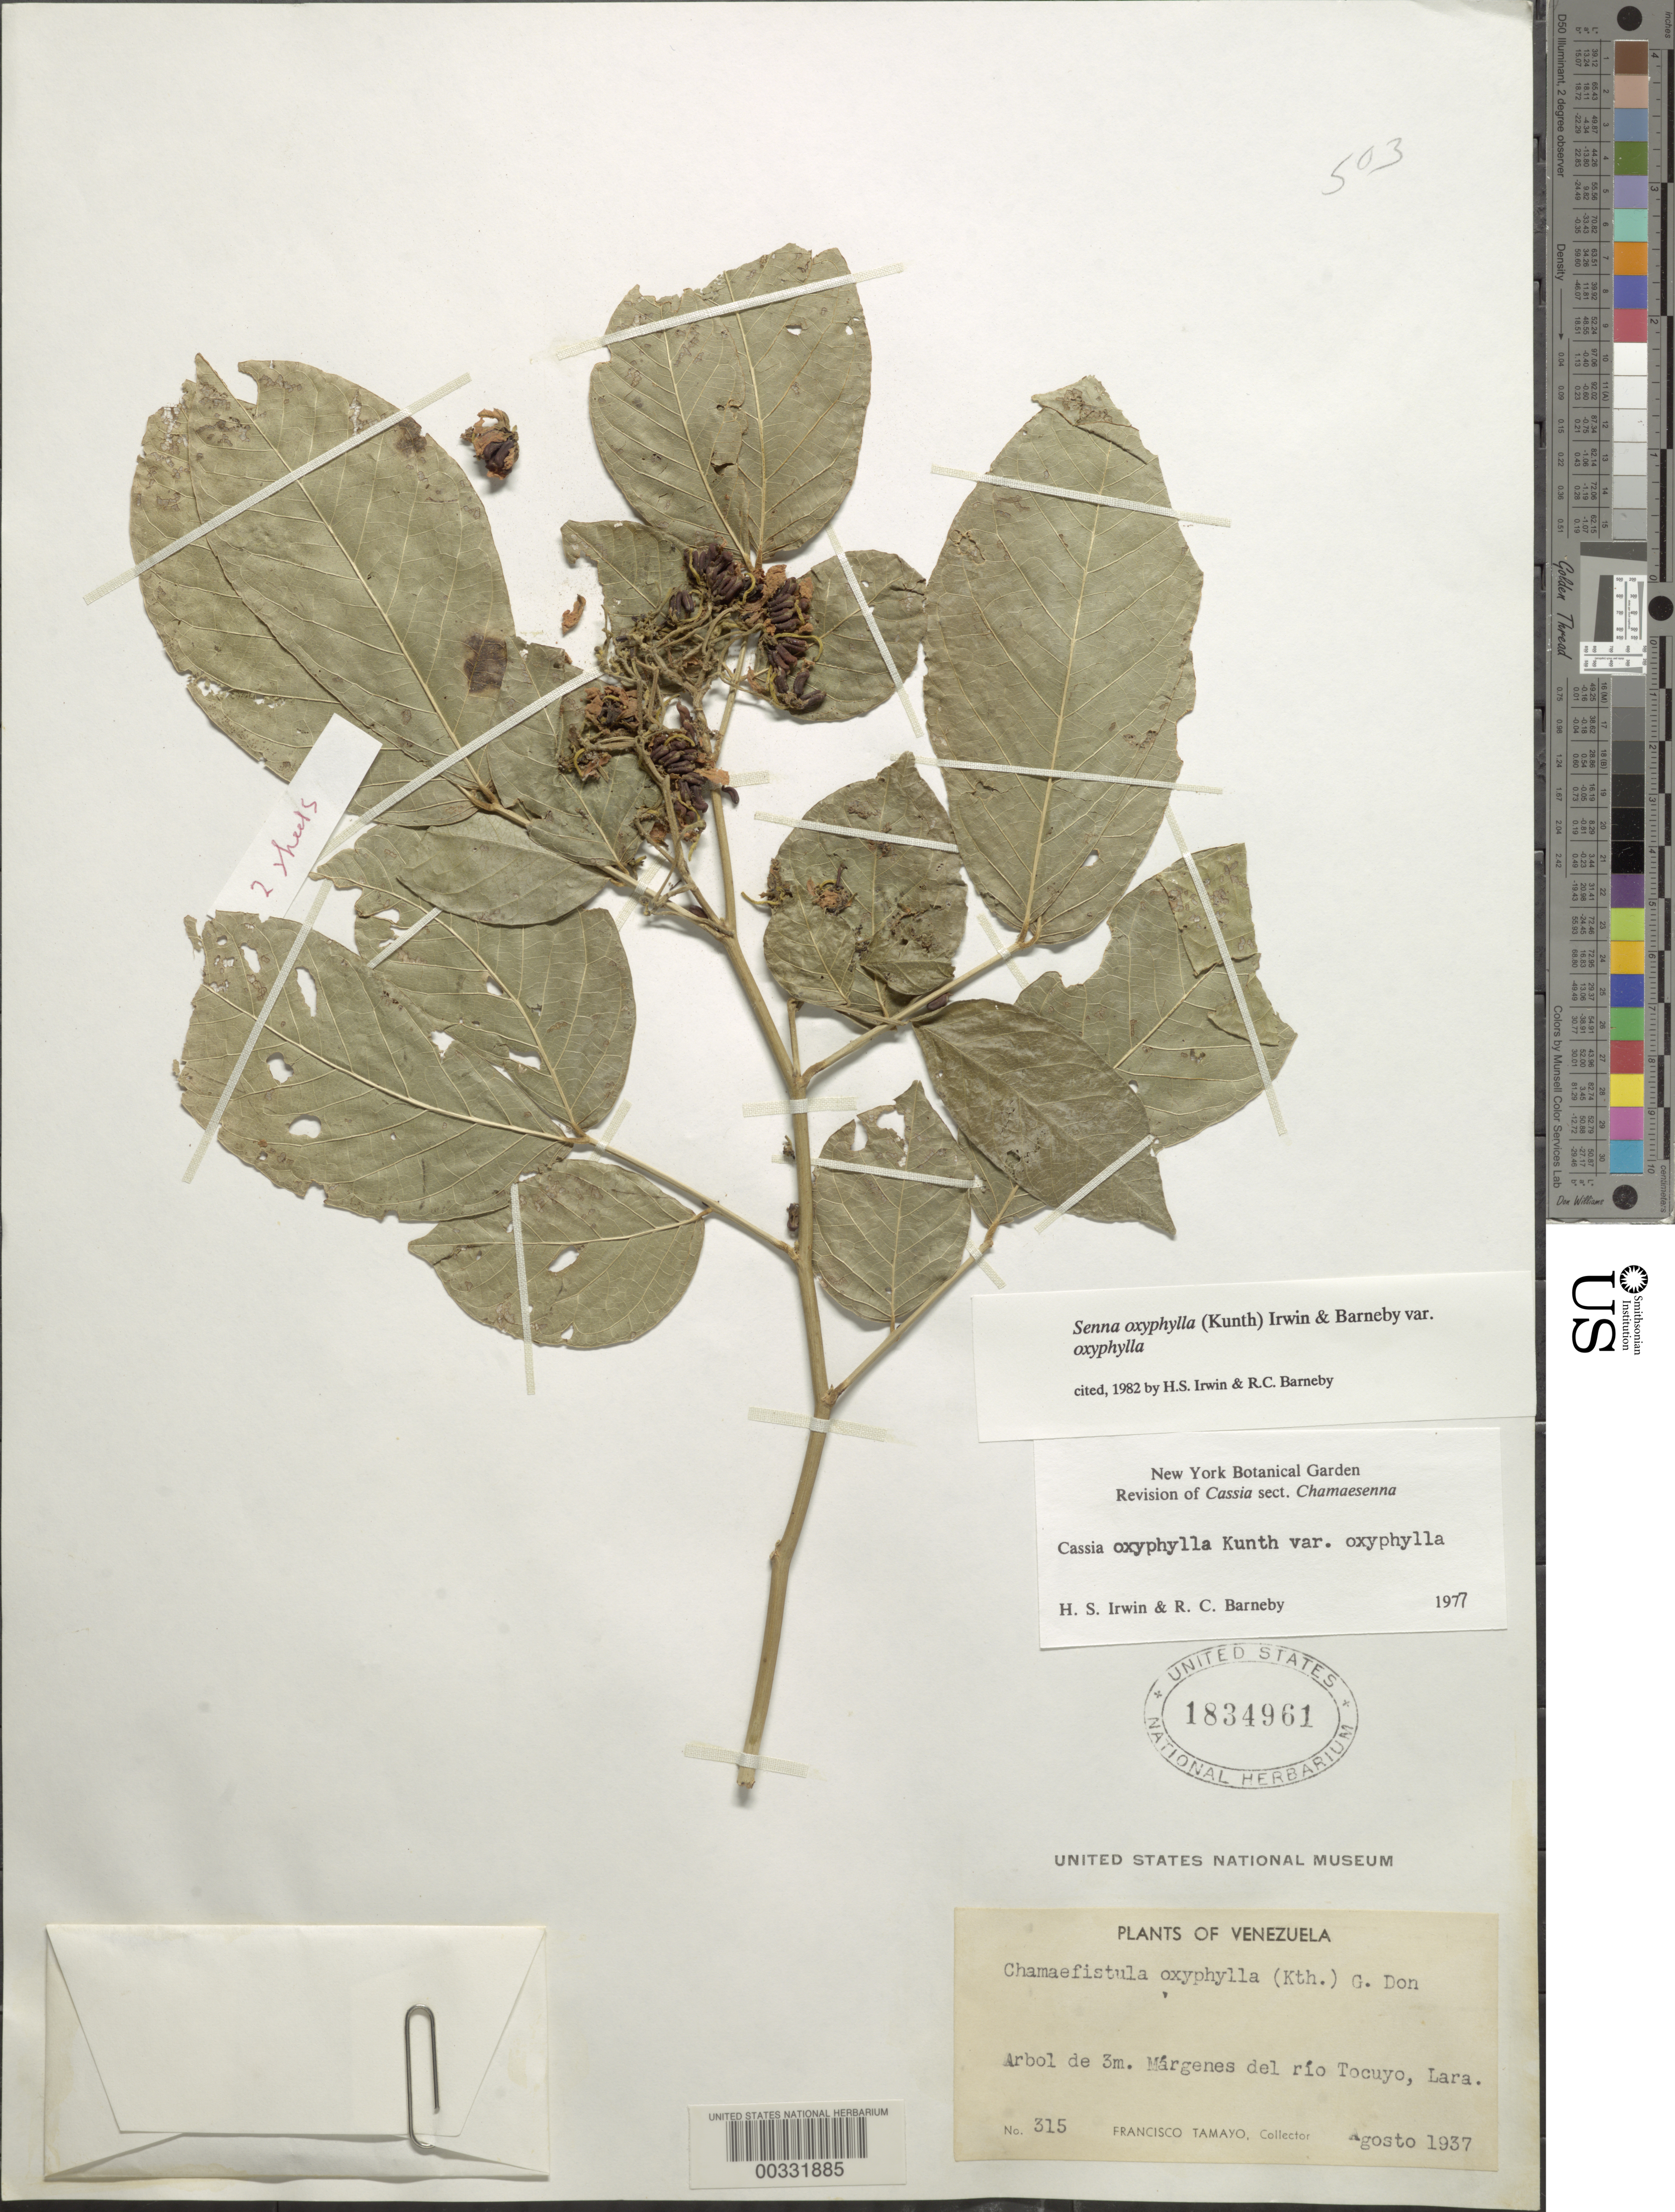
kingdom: Plantae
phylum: Tracheophyta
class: Magnoliopsida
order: Fabales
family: Fabaceae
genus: Senna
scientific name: Senna oxyphylla var. oxyphylla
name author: (Kunth) H.S. Irwin & Barneby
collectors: F. Tamayo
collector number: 315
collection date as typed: Aug 1937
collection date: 1937-08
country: Venezuela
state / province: Lara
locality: Rio tocuyo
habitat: River edge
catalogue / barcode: US 1834961